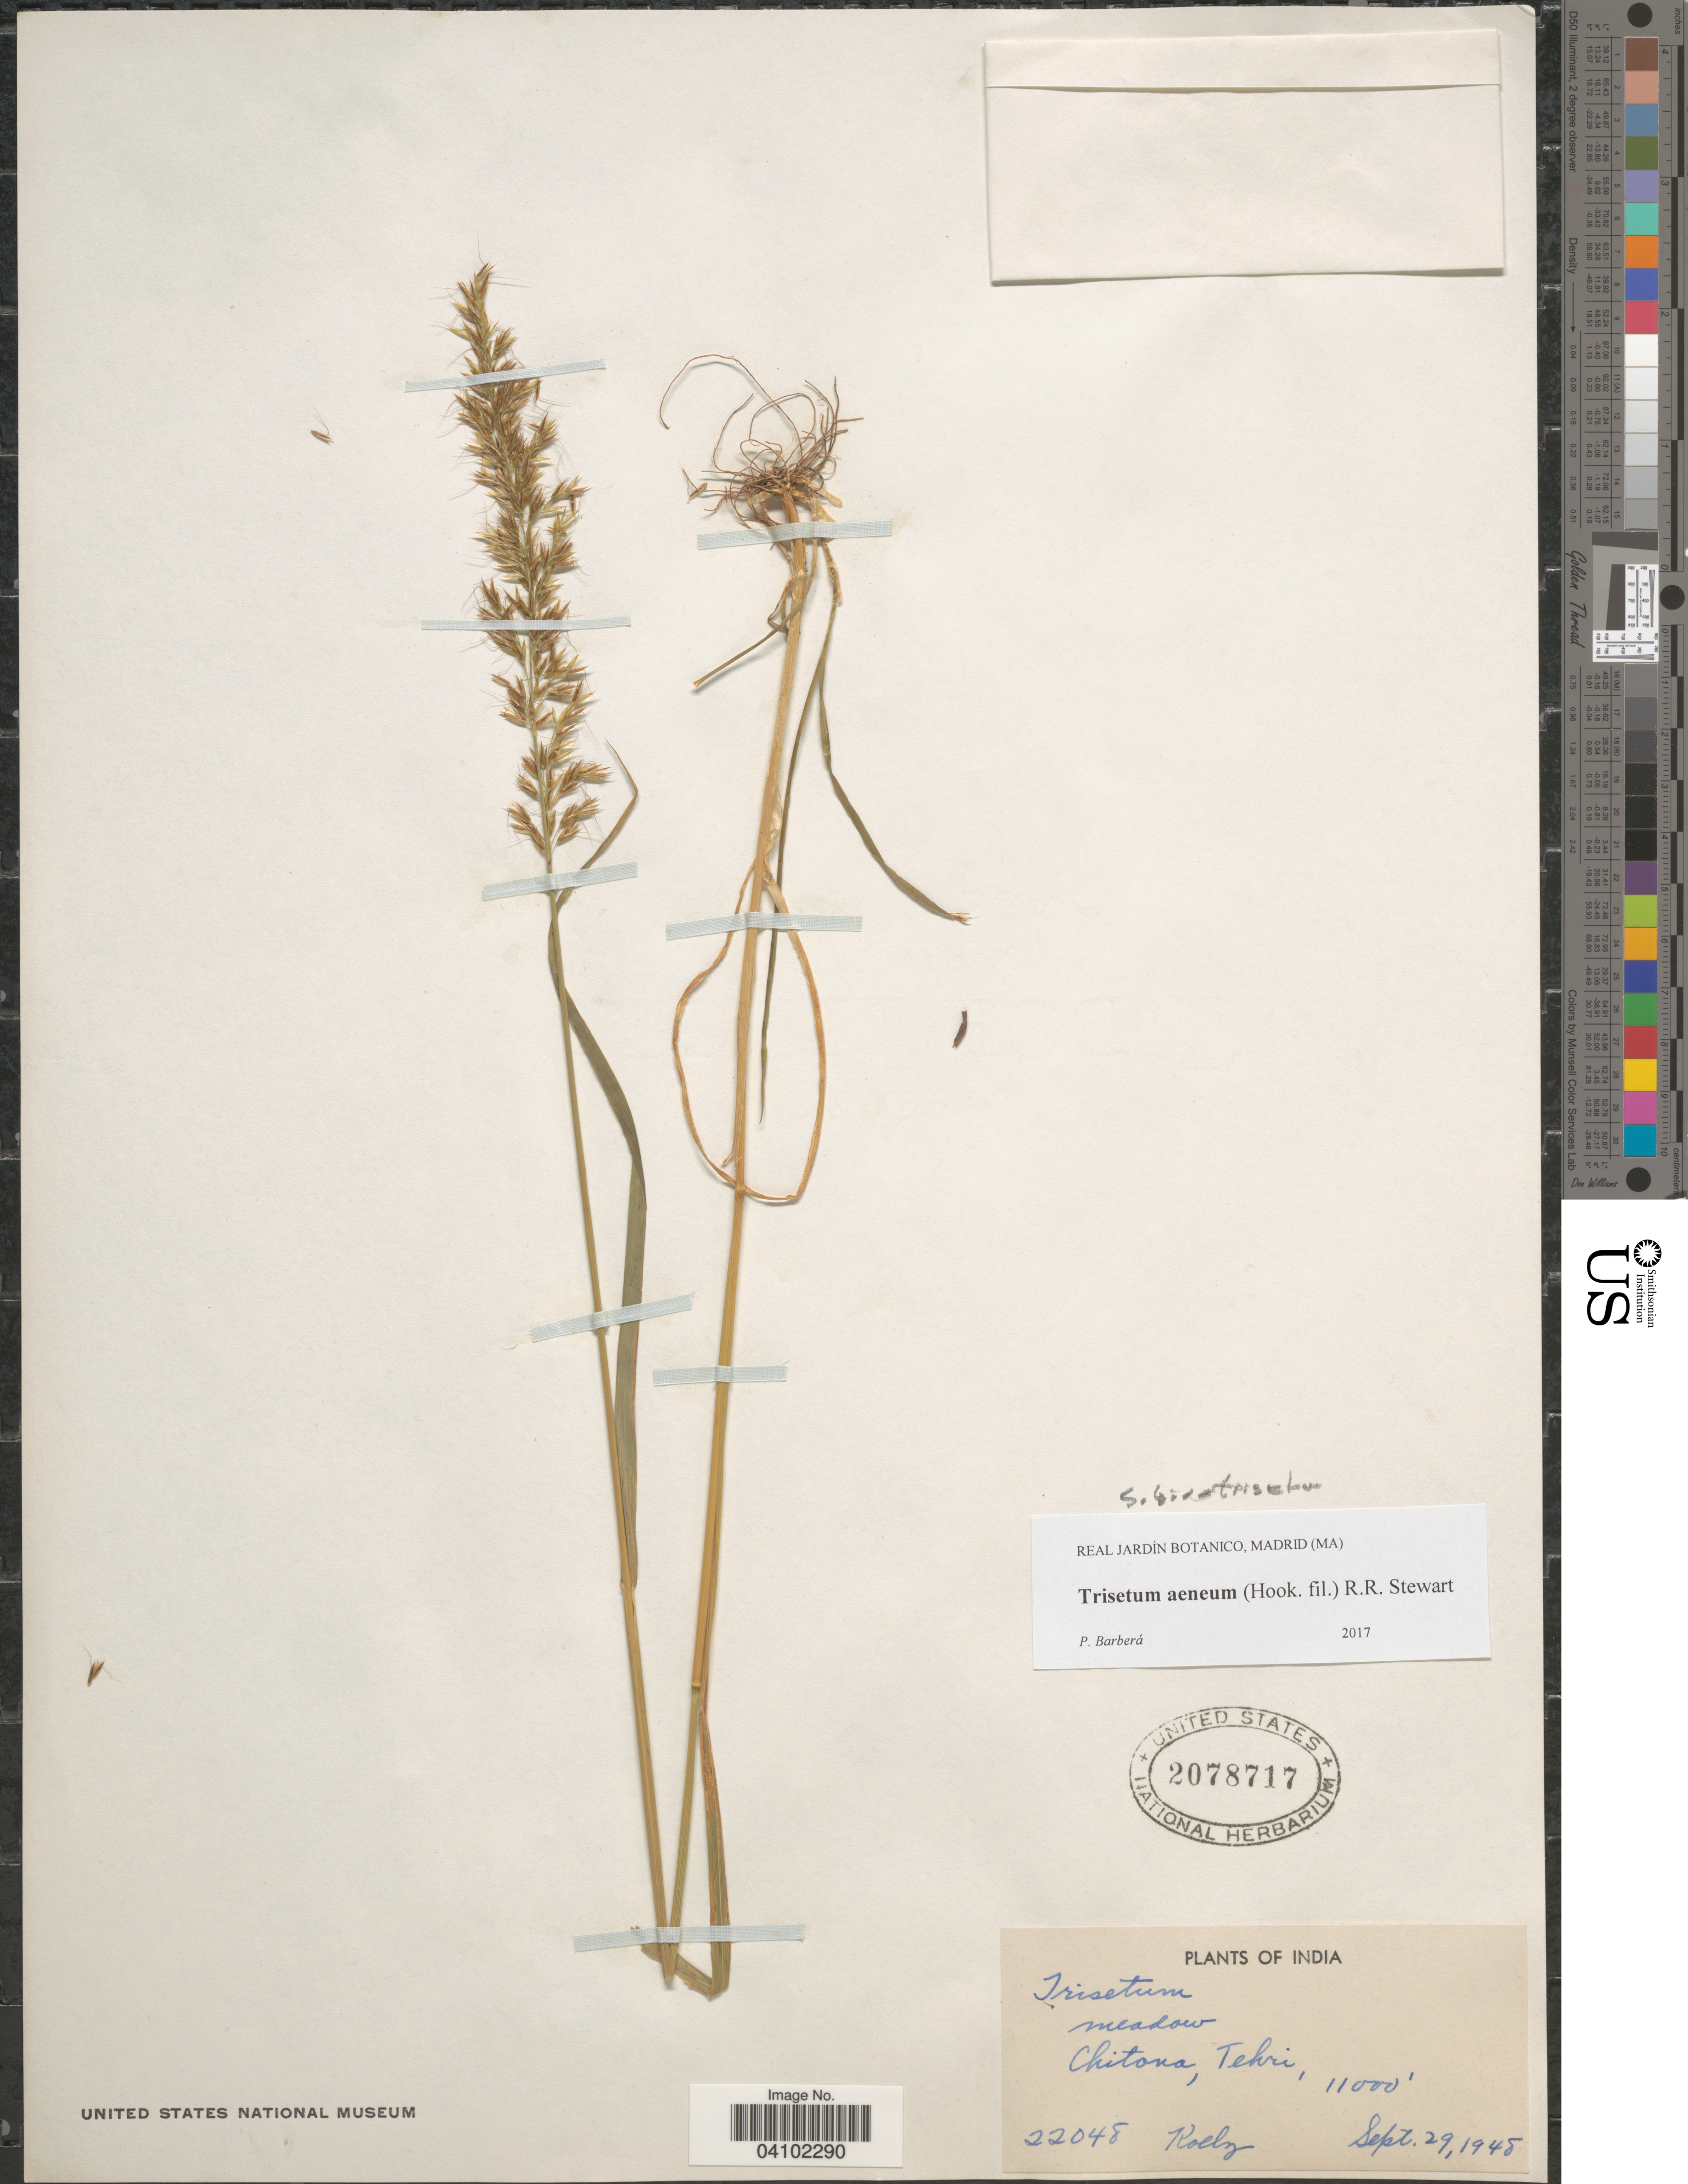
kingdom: Plantae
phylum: Tracheophyta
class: Liliopsida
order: Poales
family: Poaceae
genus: Sibirotrisetum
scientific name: Sibirotrisetum aeneum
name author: (Hook. f.) Barberá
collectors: Koelz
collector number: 22048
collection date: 1948-09-29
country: India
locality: Chitona, Tehri.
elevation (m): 3353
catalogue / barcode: US 2078717